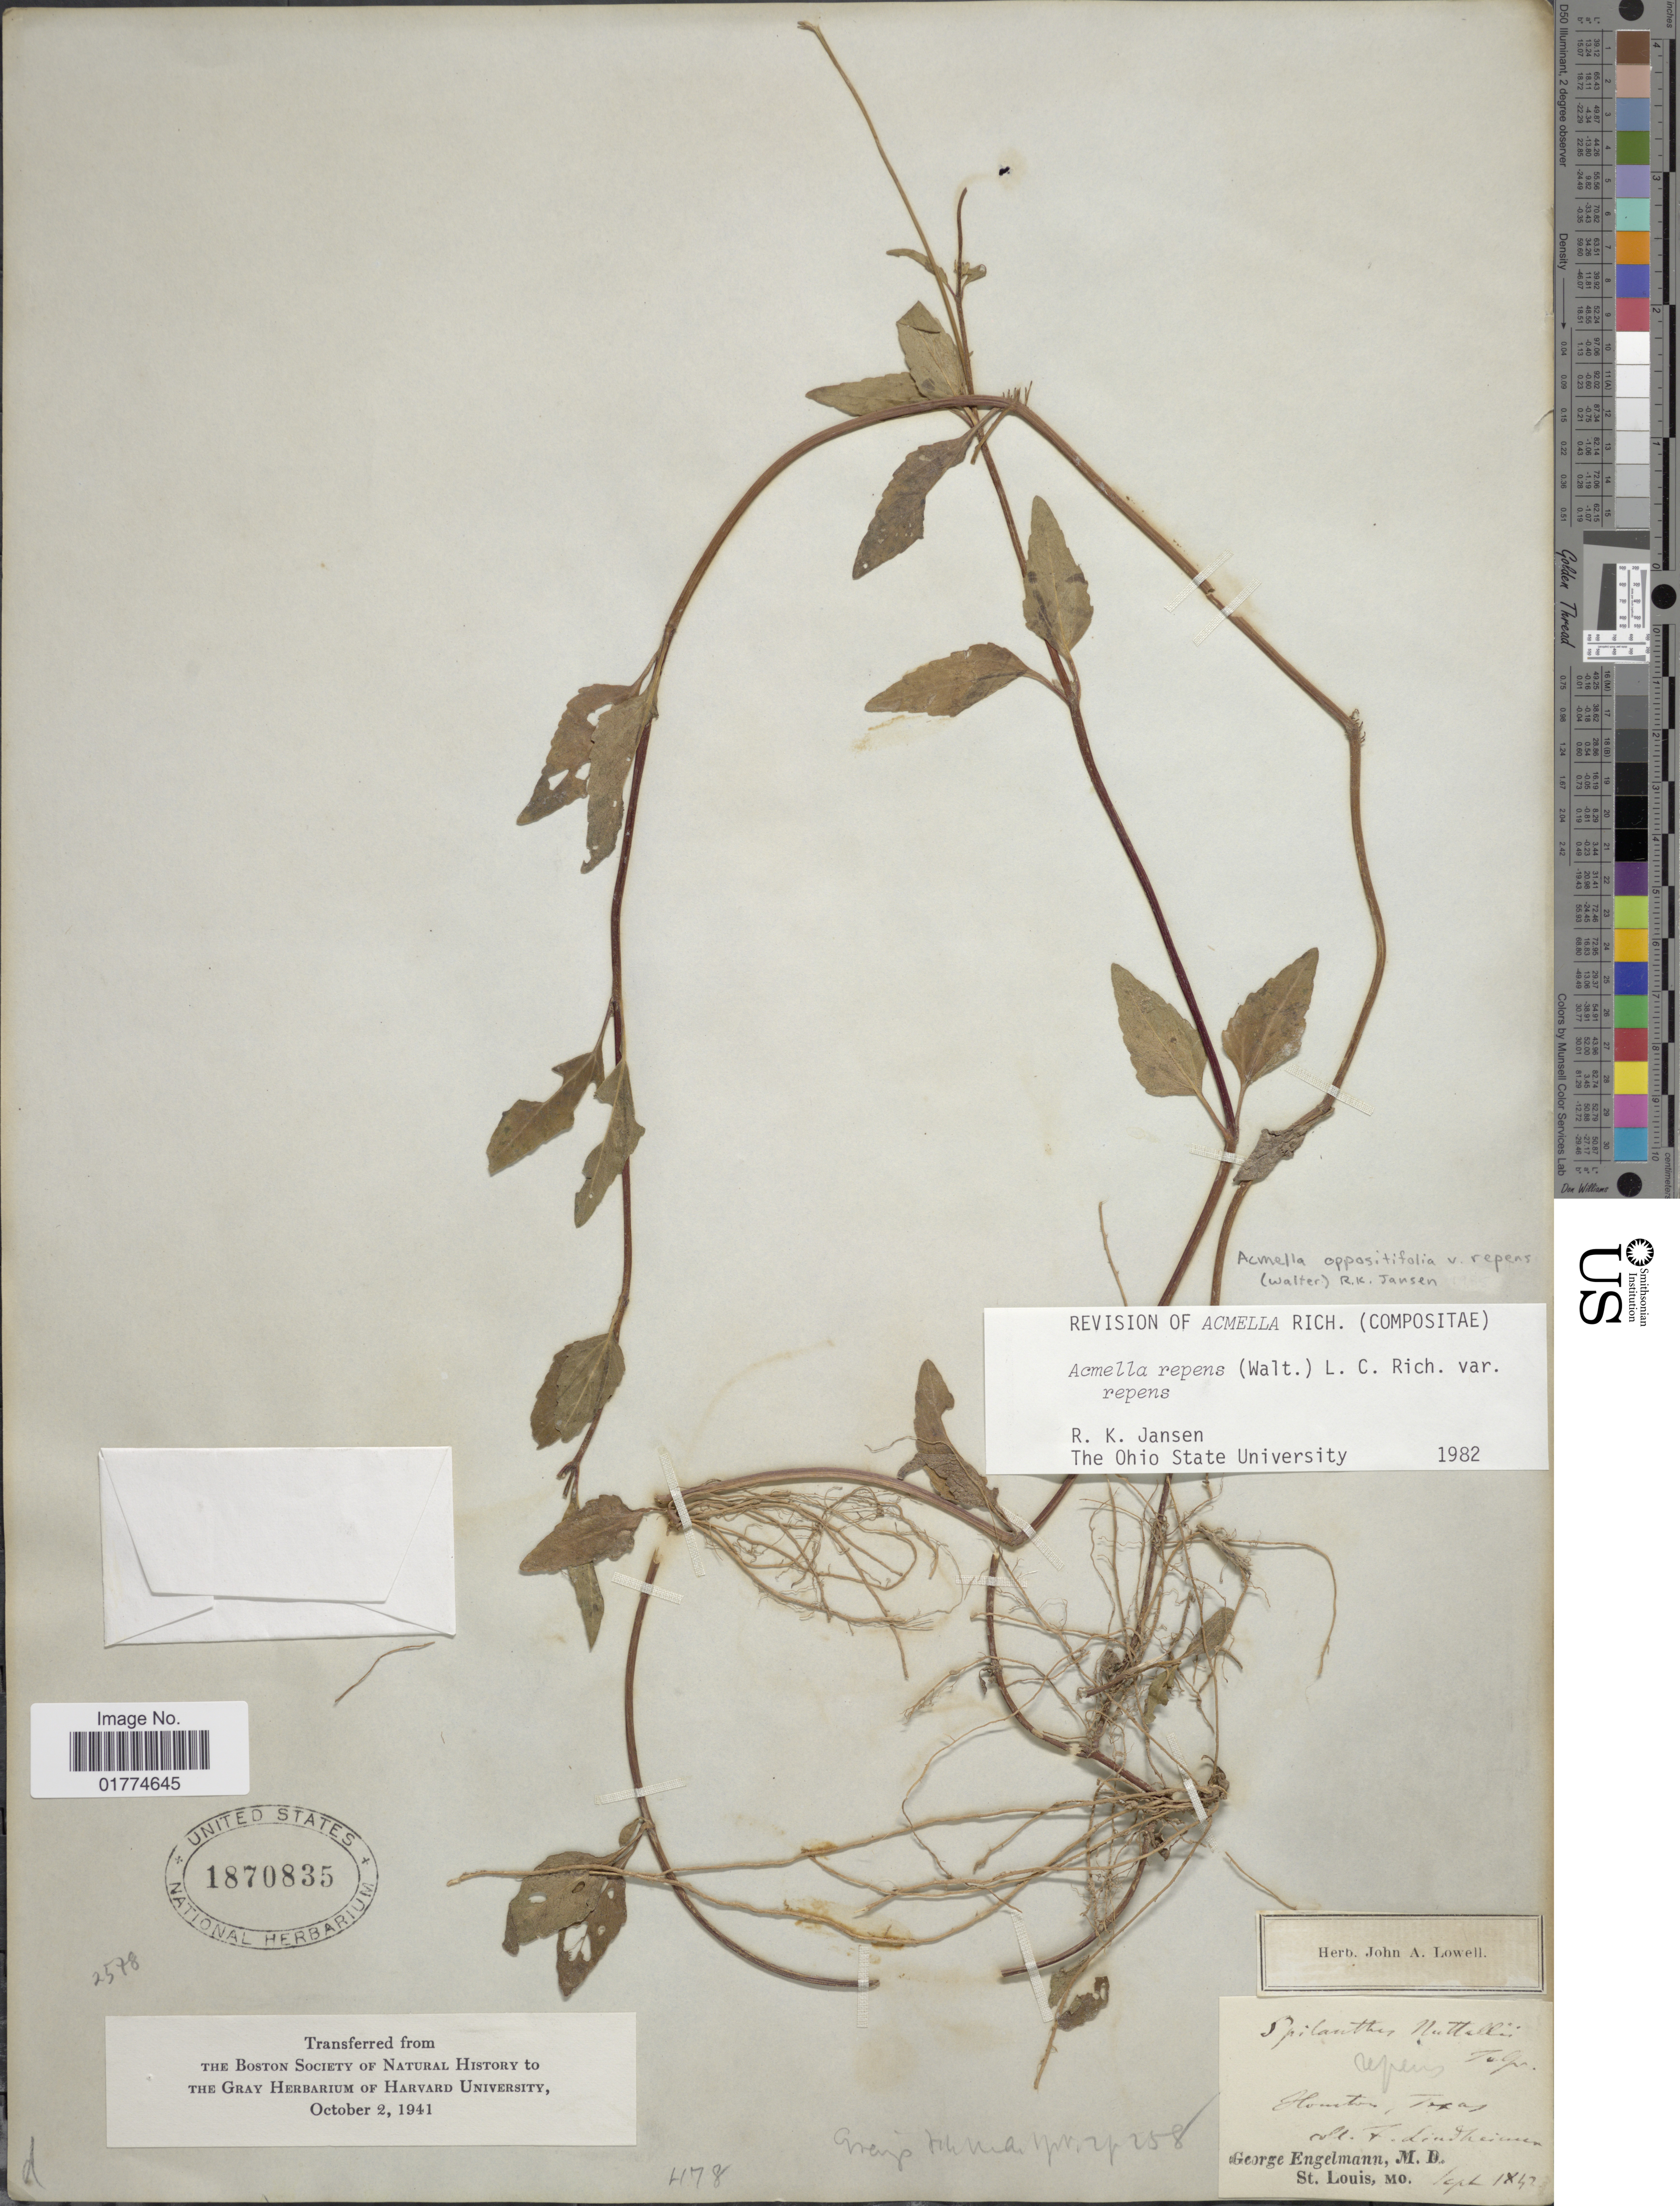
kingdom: Plantae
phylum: Tracheophyta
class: Magnoliopsida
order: Asterales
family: Asteraceae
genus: Acmella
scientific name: Acmella oppositifolia var. repens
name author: (Walter) R.K. Jansen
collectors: F. Lindheimer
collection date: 1842-09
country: United States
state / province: Texas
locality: Houston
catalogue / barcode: US 1870835